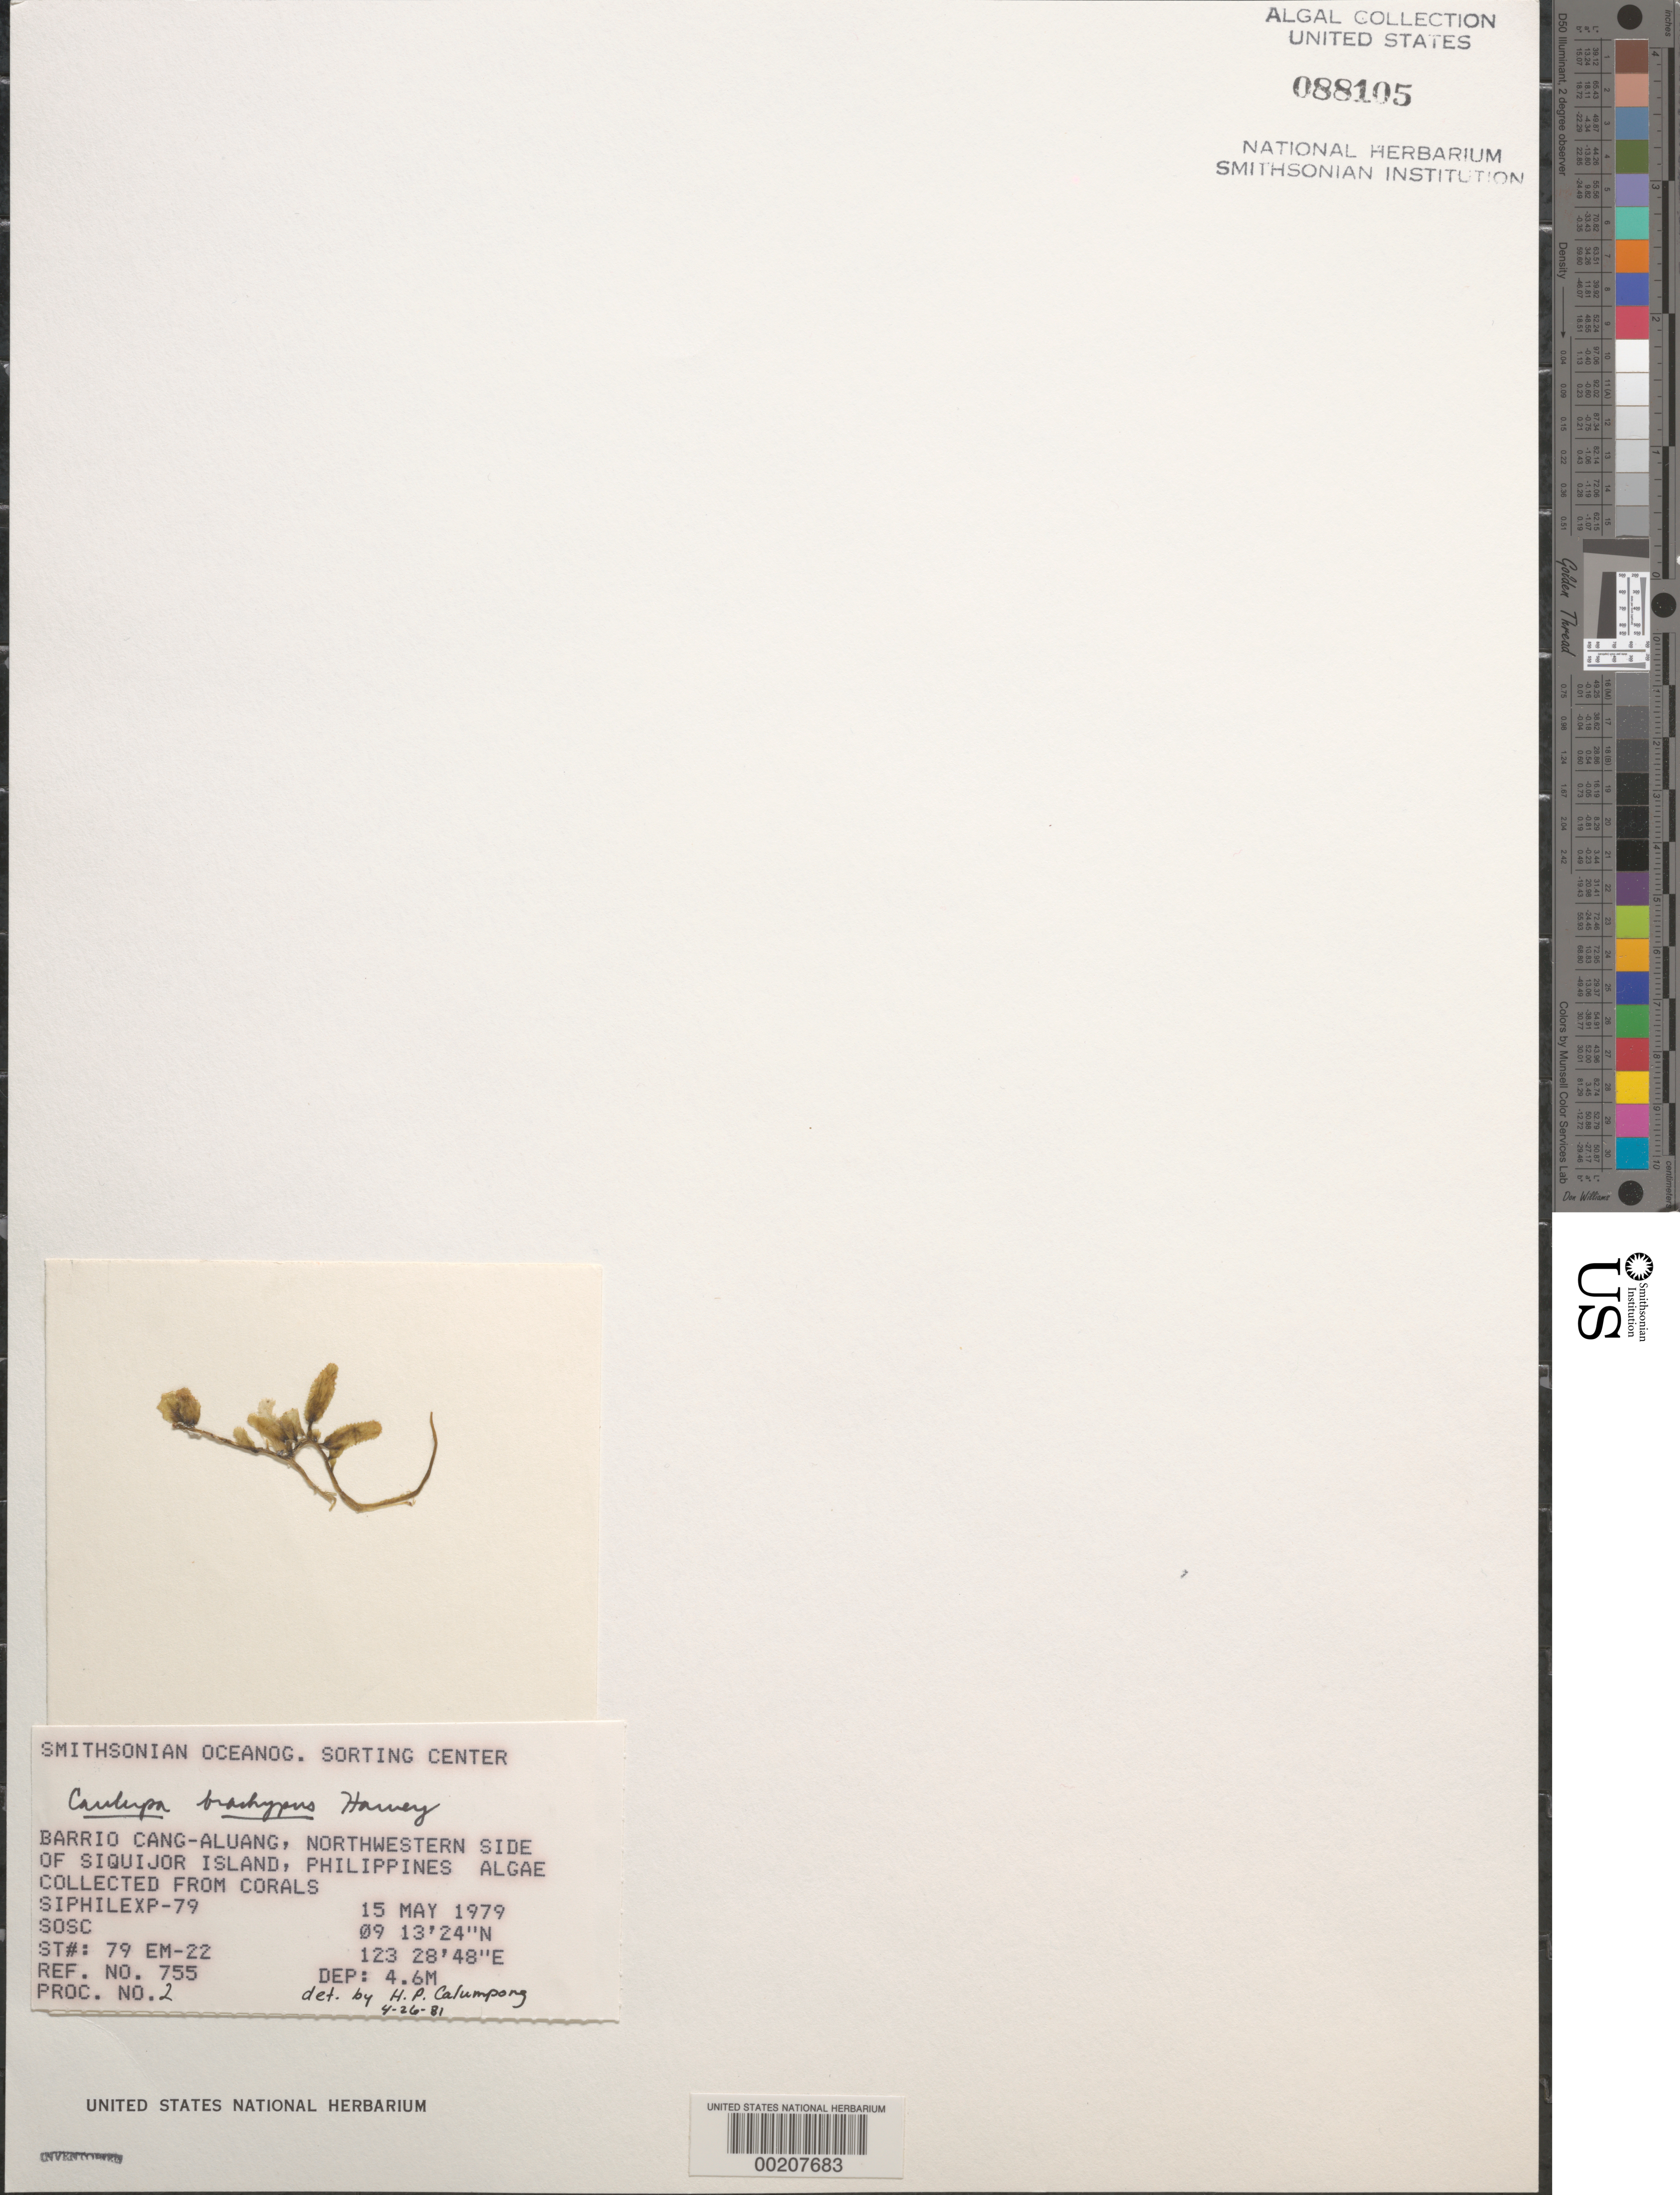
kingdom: Plantae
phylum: Chlorophyta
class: Ulvophyceae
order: Bryopsidales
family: Caulerpaceae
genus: Caulerpa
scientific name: Caulerpa brachypus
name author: Harv.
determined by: Calumpong, H. P.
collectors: SOSC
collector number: Station 79 Em-22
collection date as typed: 15 May 1979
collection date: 1979-05-15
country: Philippines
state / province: Central Visayas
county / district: Siquijor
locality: Visayan, Barrio cang-aluang, siquijor island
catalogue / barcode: US 88105